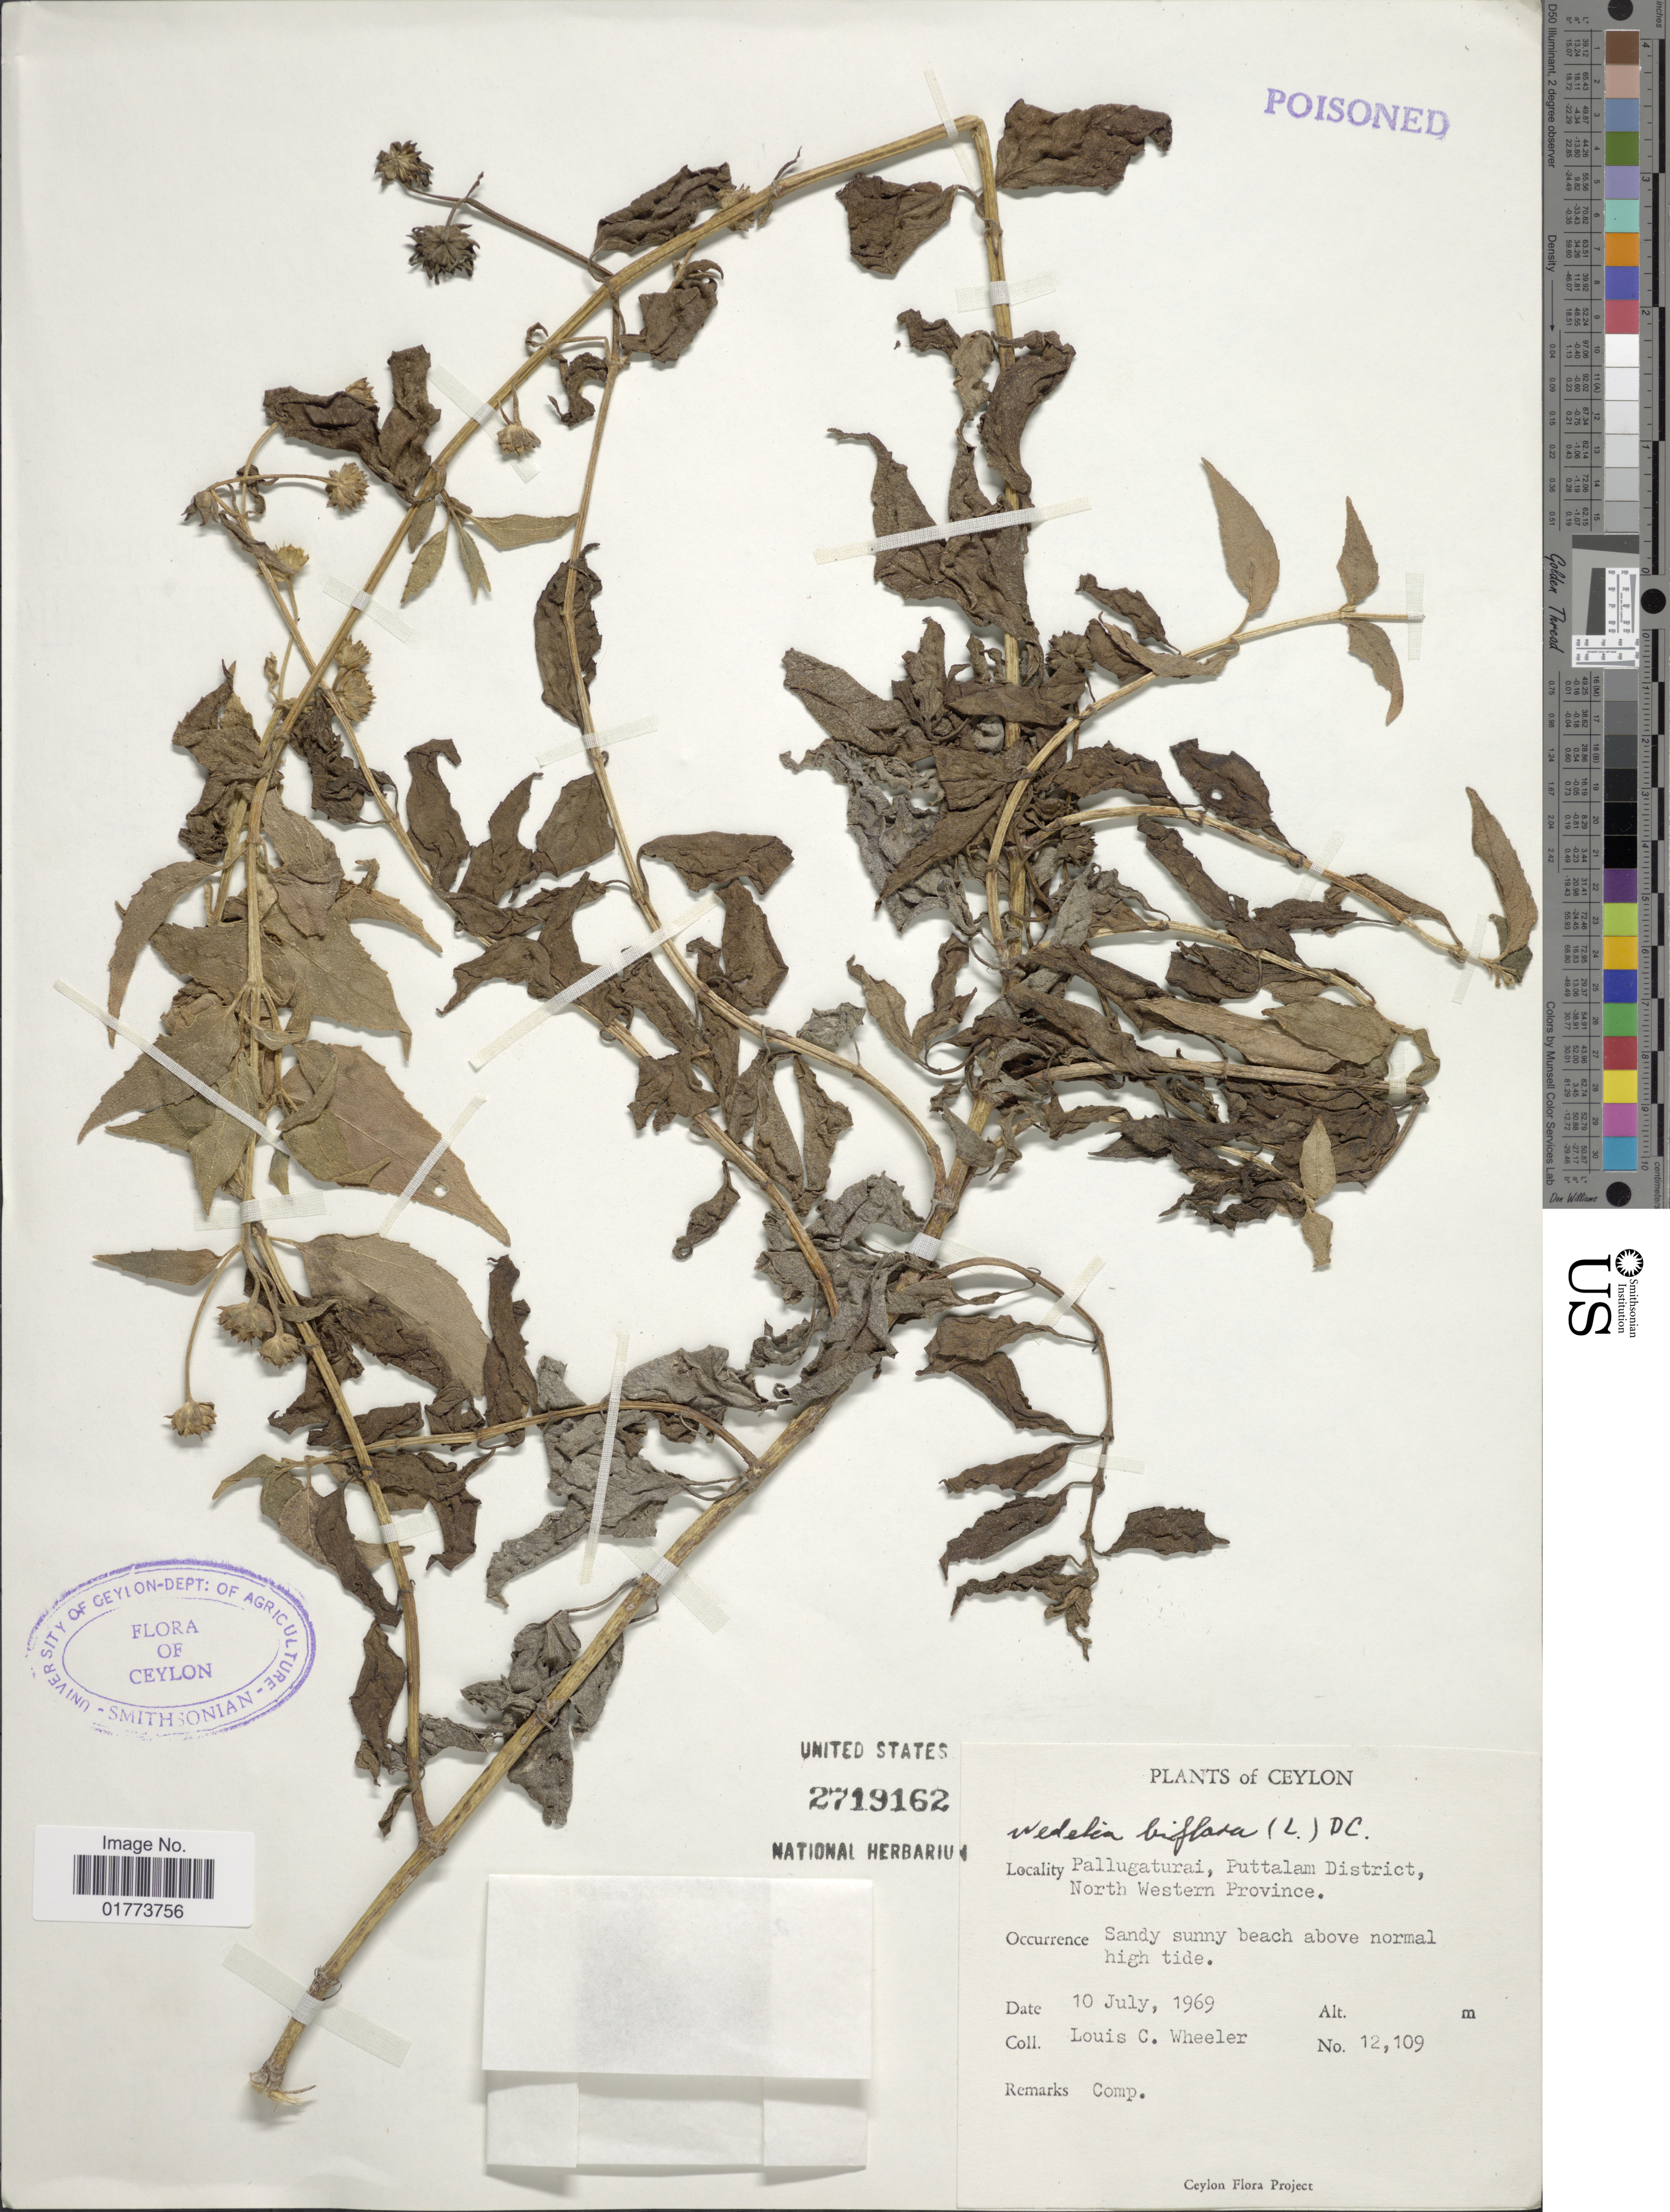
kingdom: Plantae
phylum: Tracheophyta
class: Magnoliopsida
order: Asterales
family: Asteraceae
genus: Wollastonia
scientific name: Wollastonia biflora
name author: (L.) DC.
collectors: L. C. Wheeler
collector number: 12109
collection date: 1969-07-10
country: Sri Lanka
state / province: North Western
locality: Ceylon. Pallugaturai, Puttalam District, North Western Province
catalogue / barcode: US 2719162